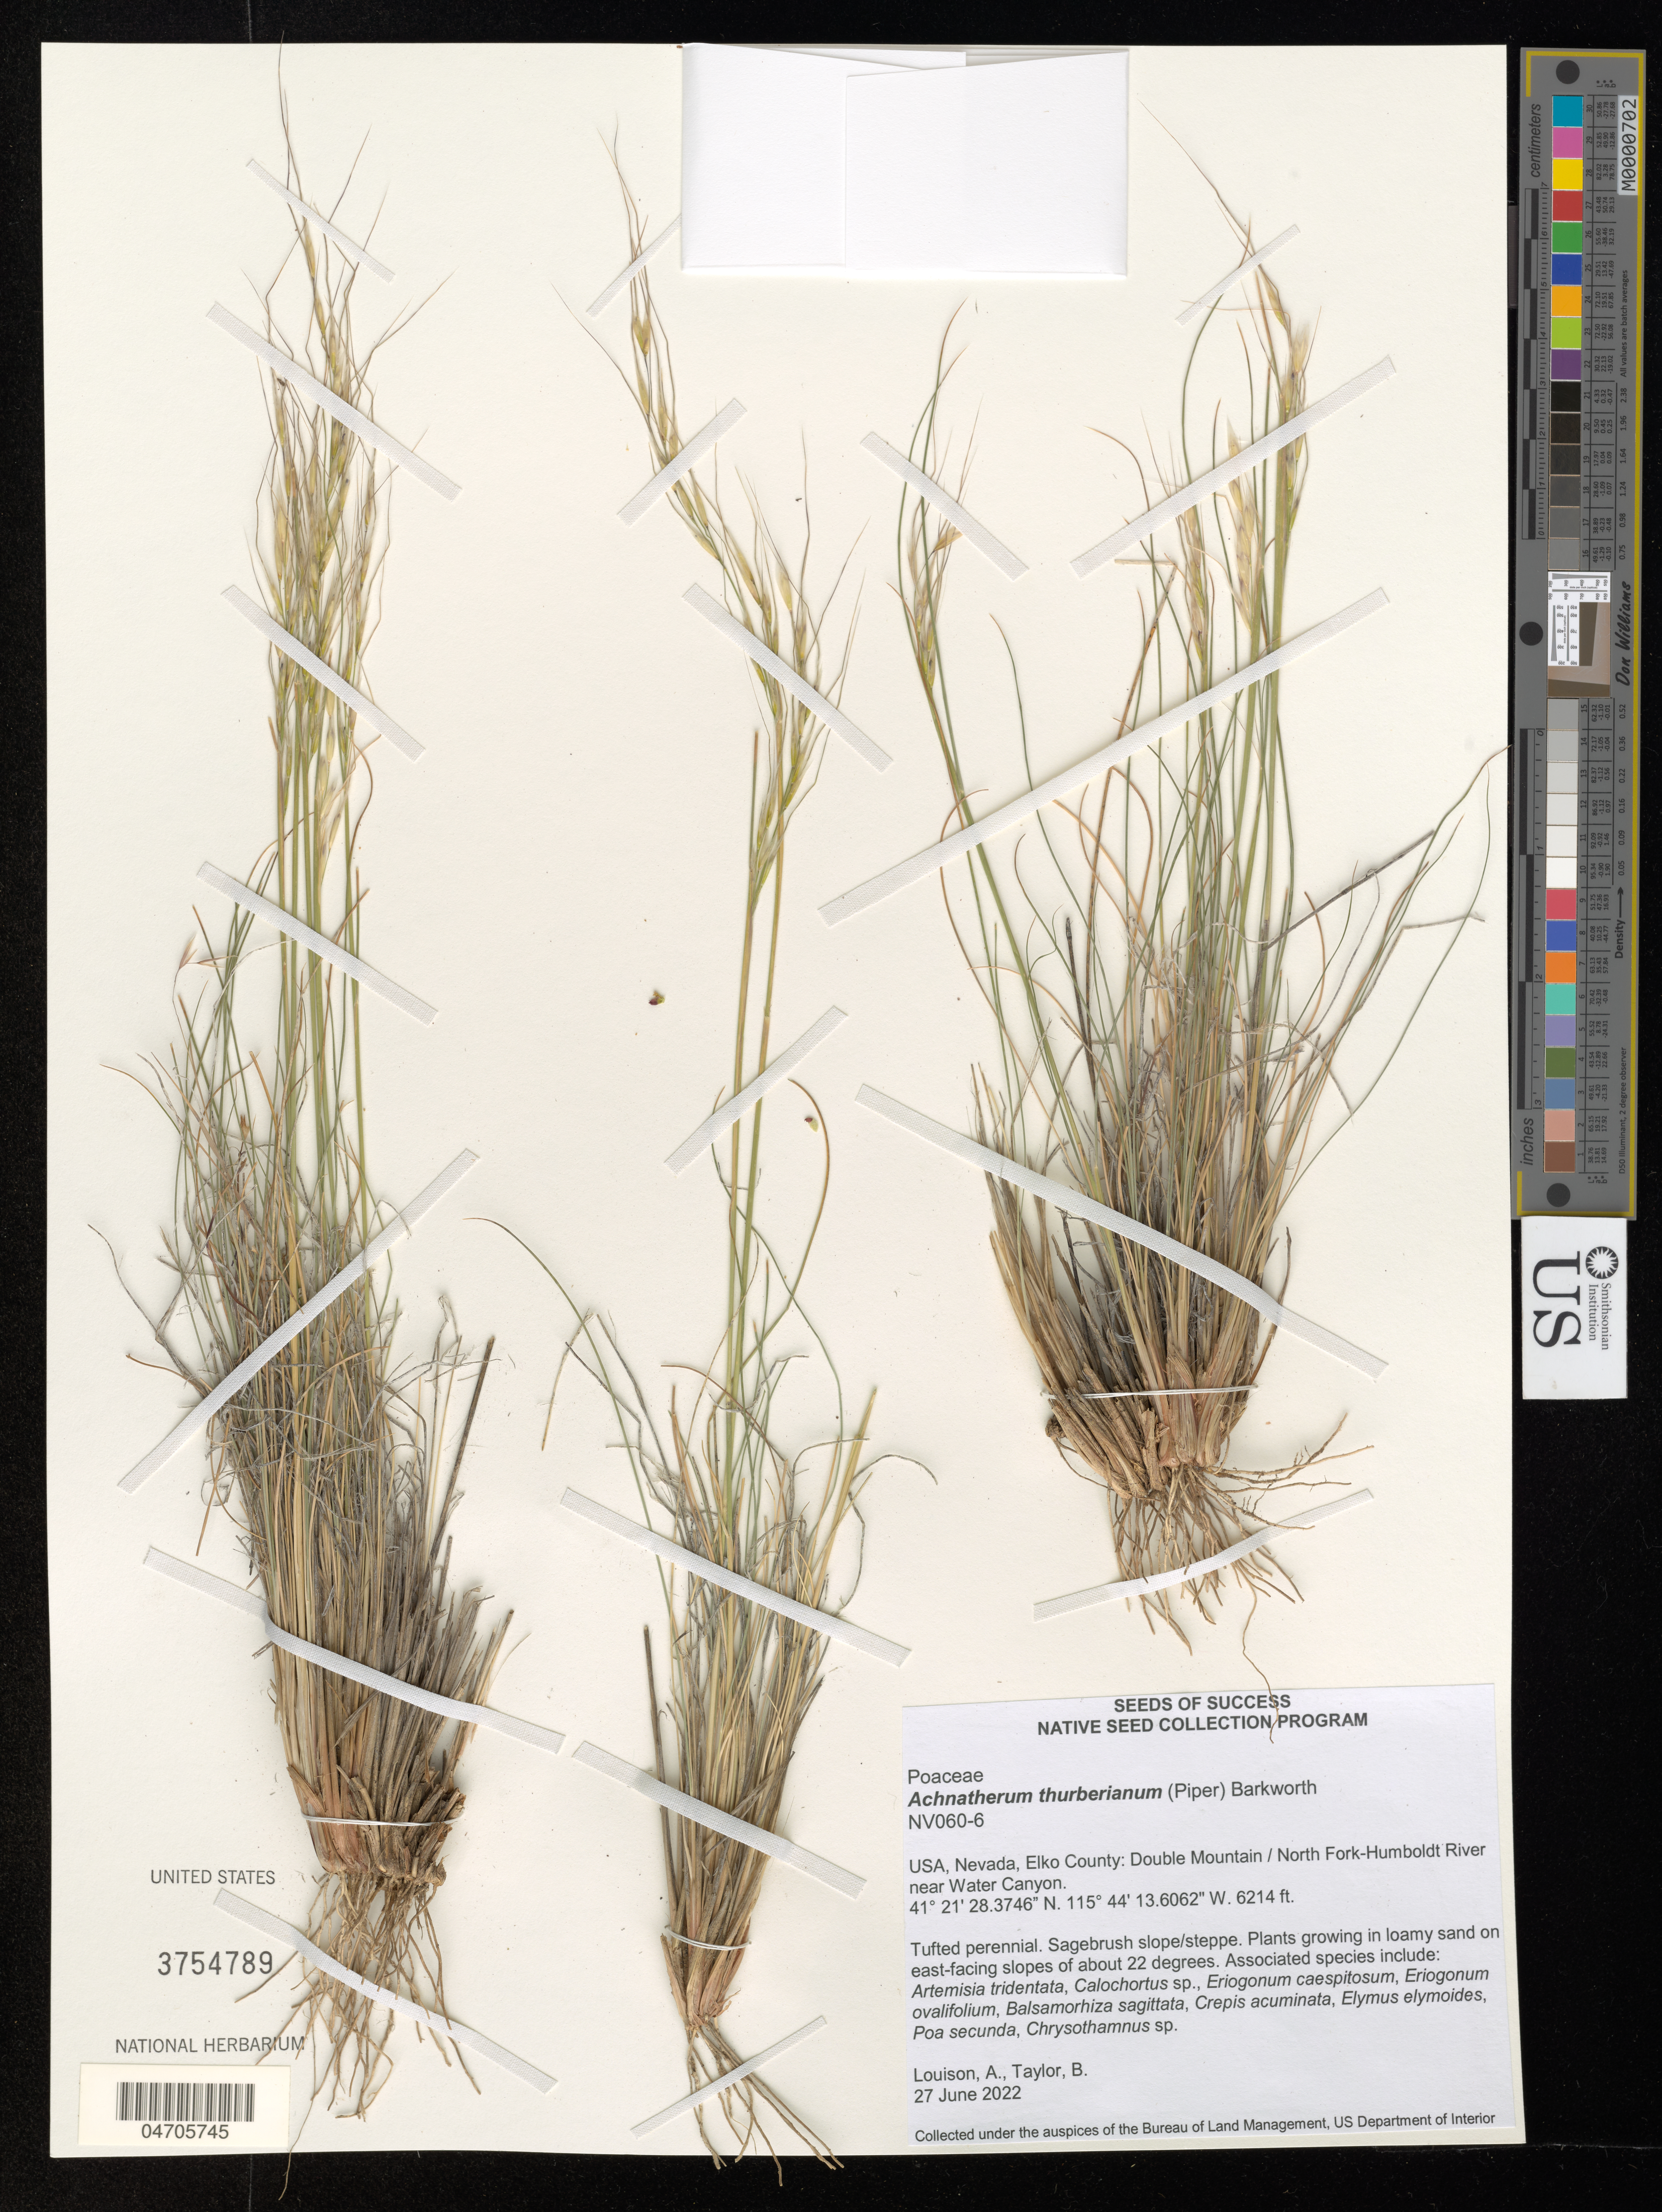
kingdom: Plantae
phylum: Tracheophyta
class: Liliopsida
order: Poales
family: Poaceae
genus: Achnatherum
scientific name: Achnatherum thurberianum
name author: (Piper) Barkworth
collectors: A. Louison & B. Taylor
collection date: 2022-06-27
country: United States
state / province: Nevada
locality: Elko County: Double Mountain / North Fork-Humboldt River near Water Canyon.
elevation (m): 1894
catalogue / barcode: US 3754789